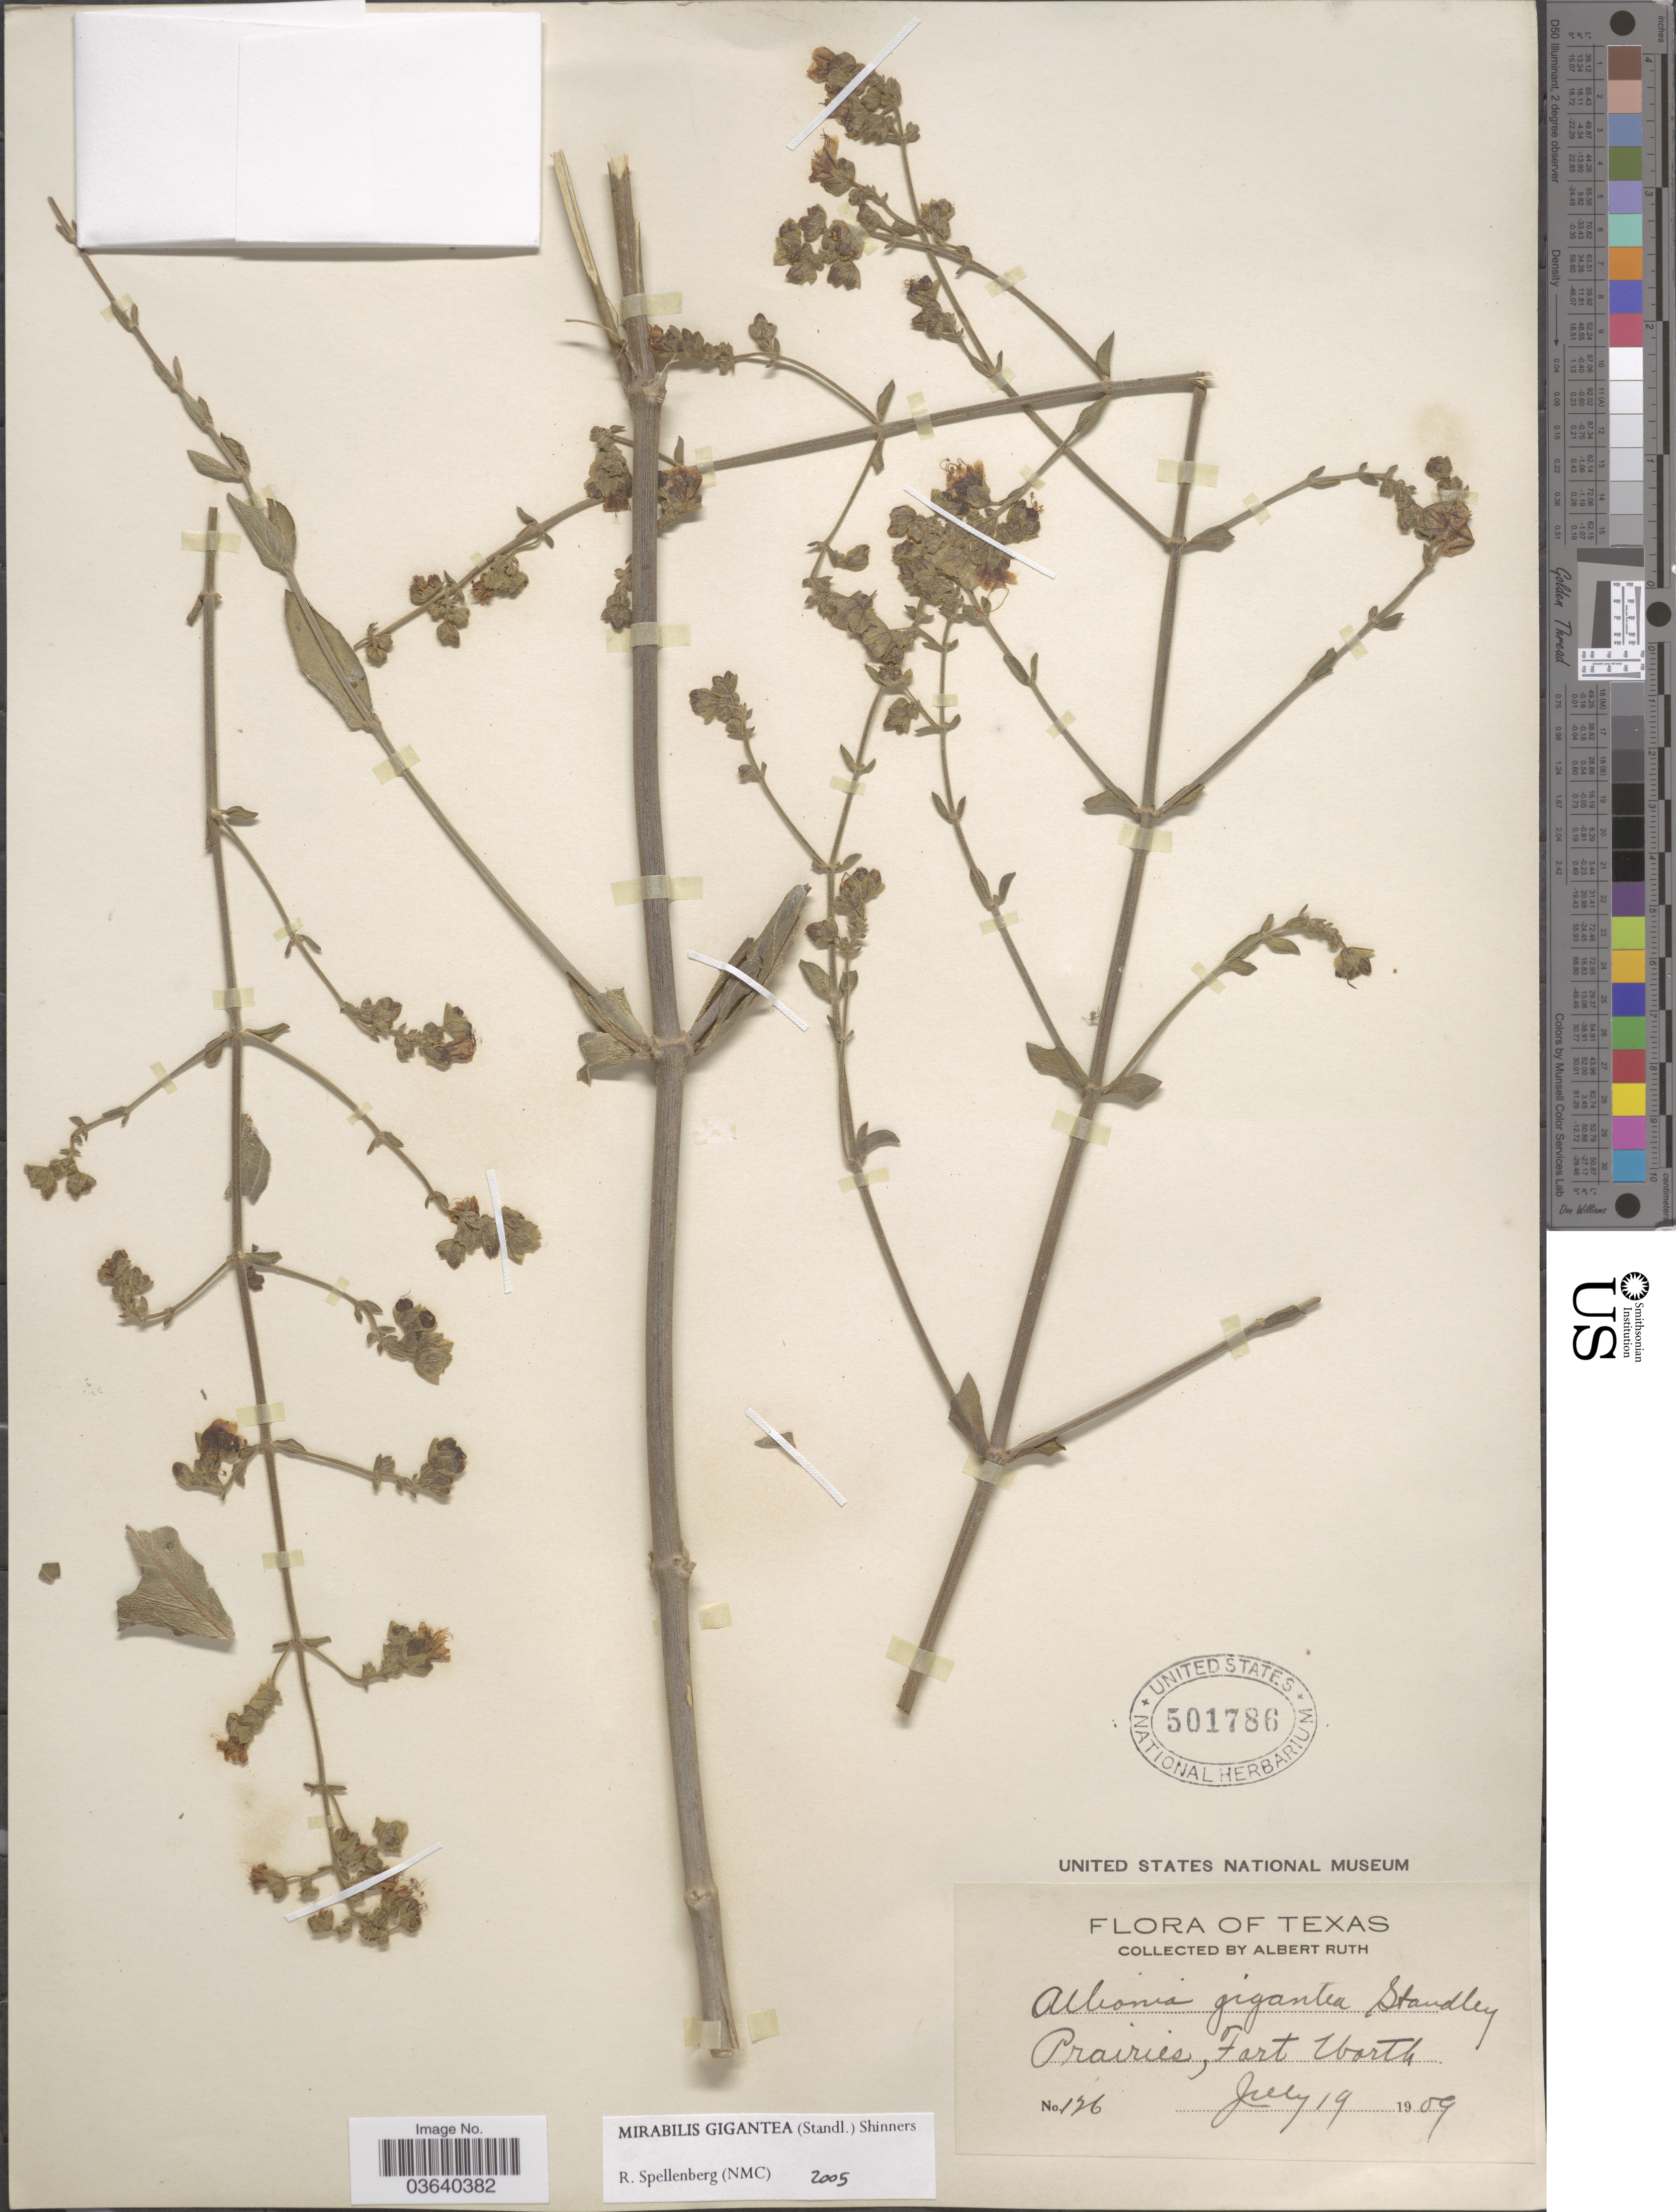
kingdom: Plantae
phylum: Tracheophyta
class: Magnoliopsida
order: Caryophyllales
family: Nyctaginaceae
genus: Mirabilis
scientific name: Mirabilis gigantea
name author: (Standl.) Shinners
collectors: A. Ruth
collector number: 126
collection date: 1909-07-19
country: United States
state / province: Texas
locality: Fort Worth.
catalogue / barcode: US 501786